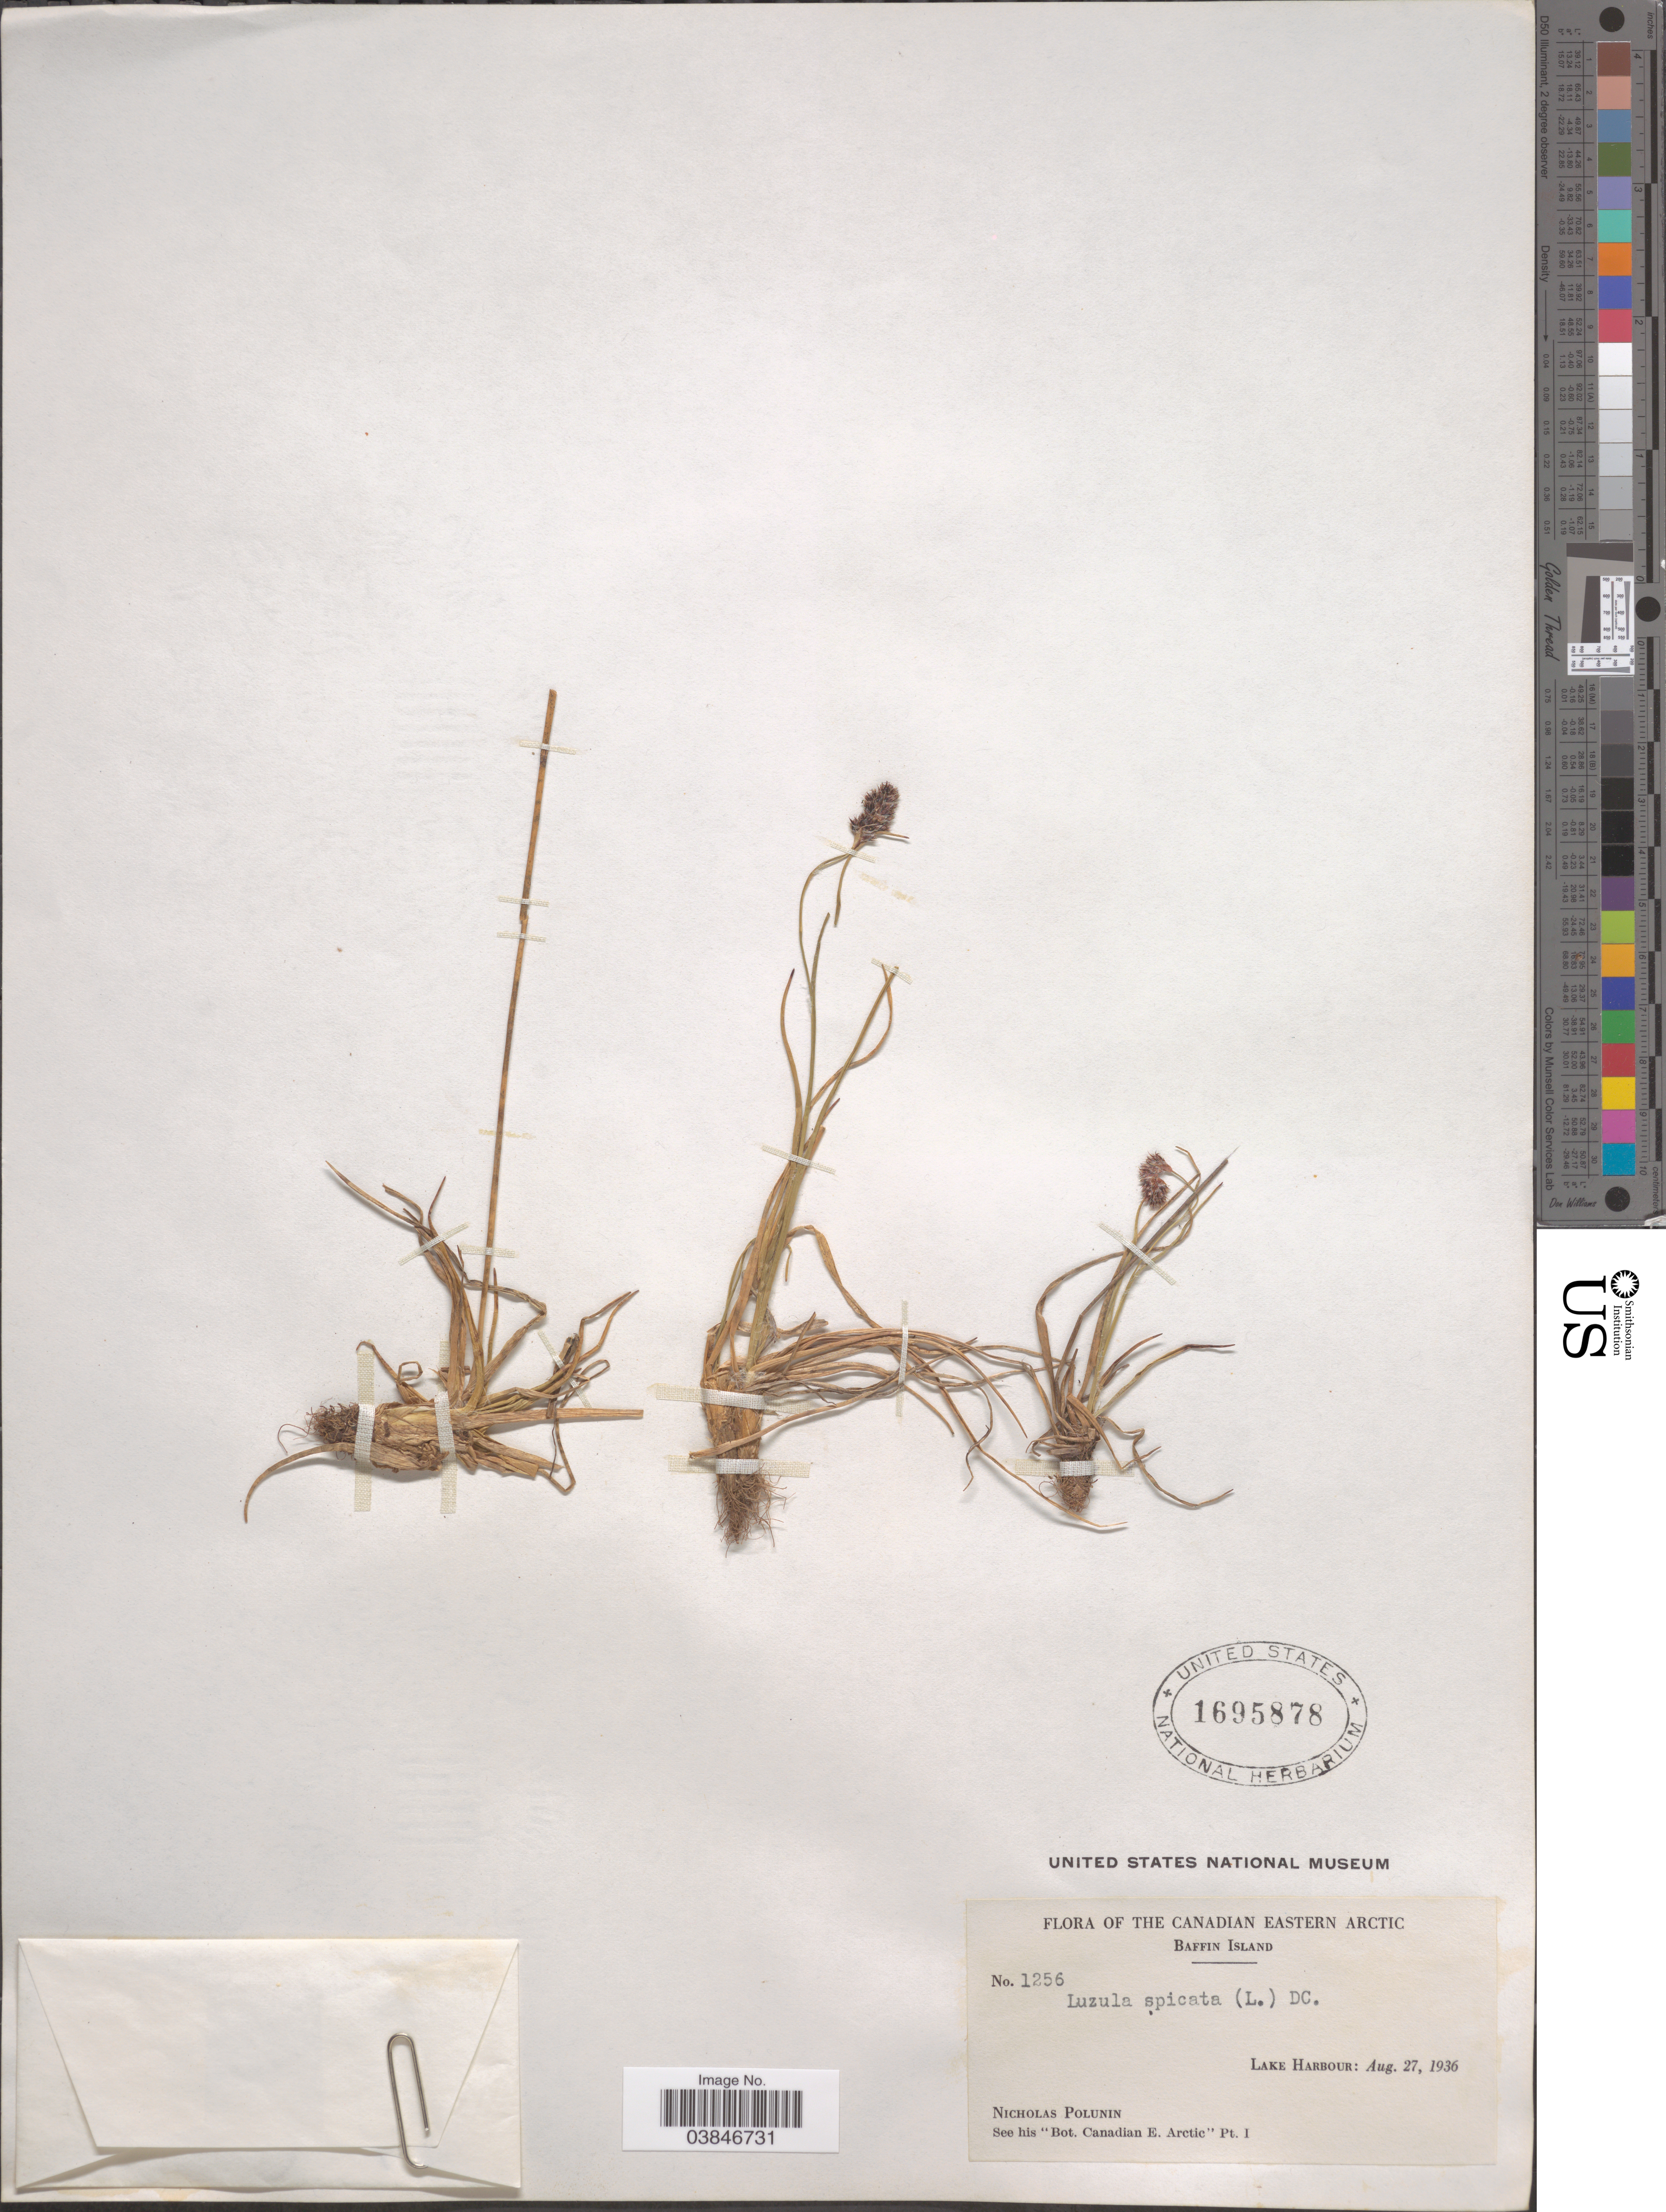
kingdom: Plantae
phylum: Tracheophyta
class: Liliopsida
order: Poales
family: Juncaceae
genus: Luzula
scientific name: Luzula spicata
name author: (L.) DC.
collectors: N. V. Polunin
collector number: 1256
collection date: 1936-08-27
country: Canada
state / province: Nunavut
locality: The Canadian Eastern Arctic. Baffin Island. Lake Harbour.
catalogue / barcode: US 1695878